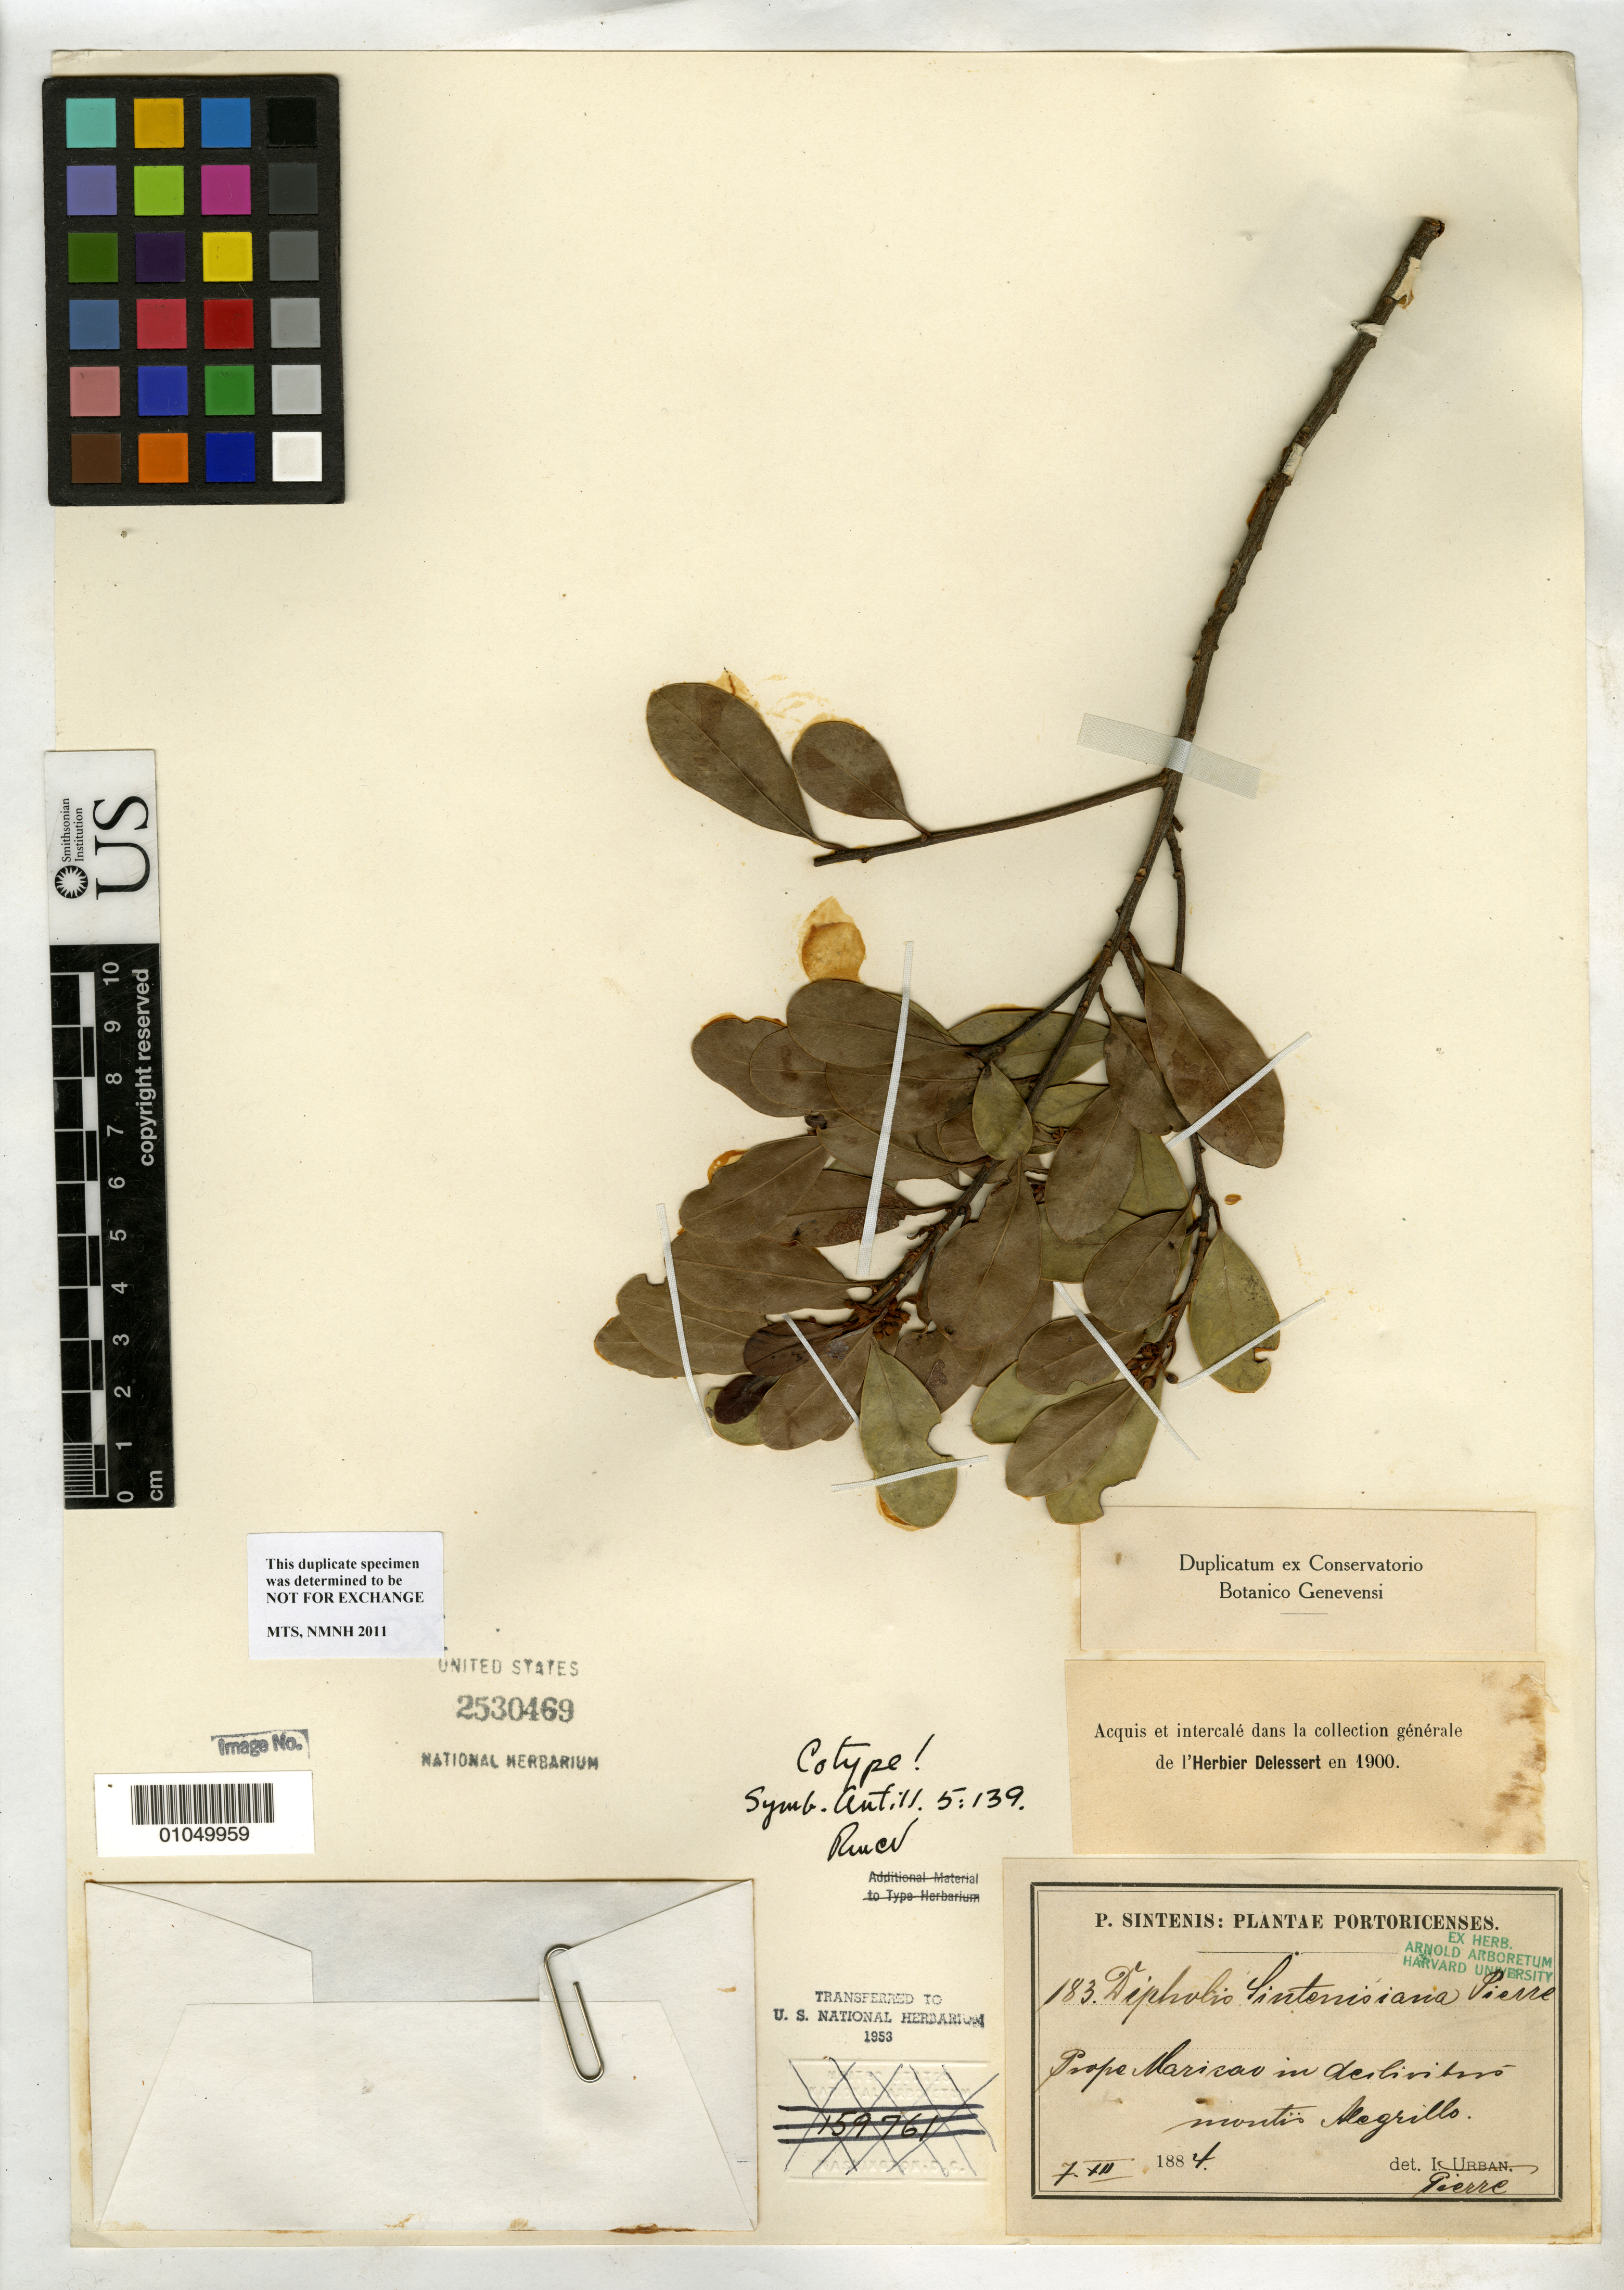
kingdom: Plantae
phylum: Tracheophyta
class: Magnoliopsida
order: Ericales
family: Sapotaceae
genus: Dipholis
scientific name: Dipholis sintenisiana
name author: Pierre in Urb.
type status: Isolectotype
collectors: P. Sintenis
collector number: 183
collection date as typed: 07 Dec 1884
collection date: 1884-12-07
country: Puerto Rico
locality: Prope Maricao in declivibus montis Alegrillo.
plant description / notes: Currently accepted name as cited by Pennington (1990).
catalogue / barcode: US 2530469